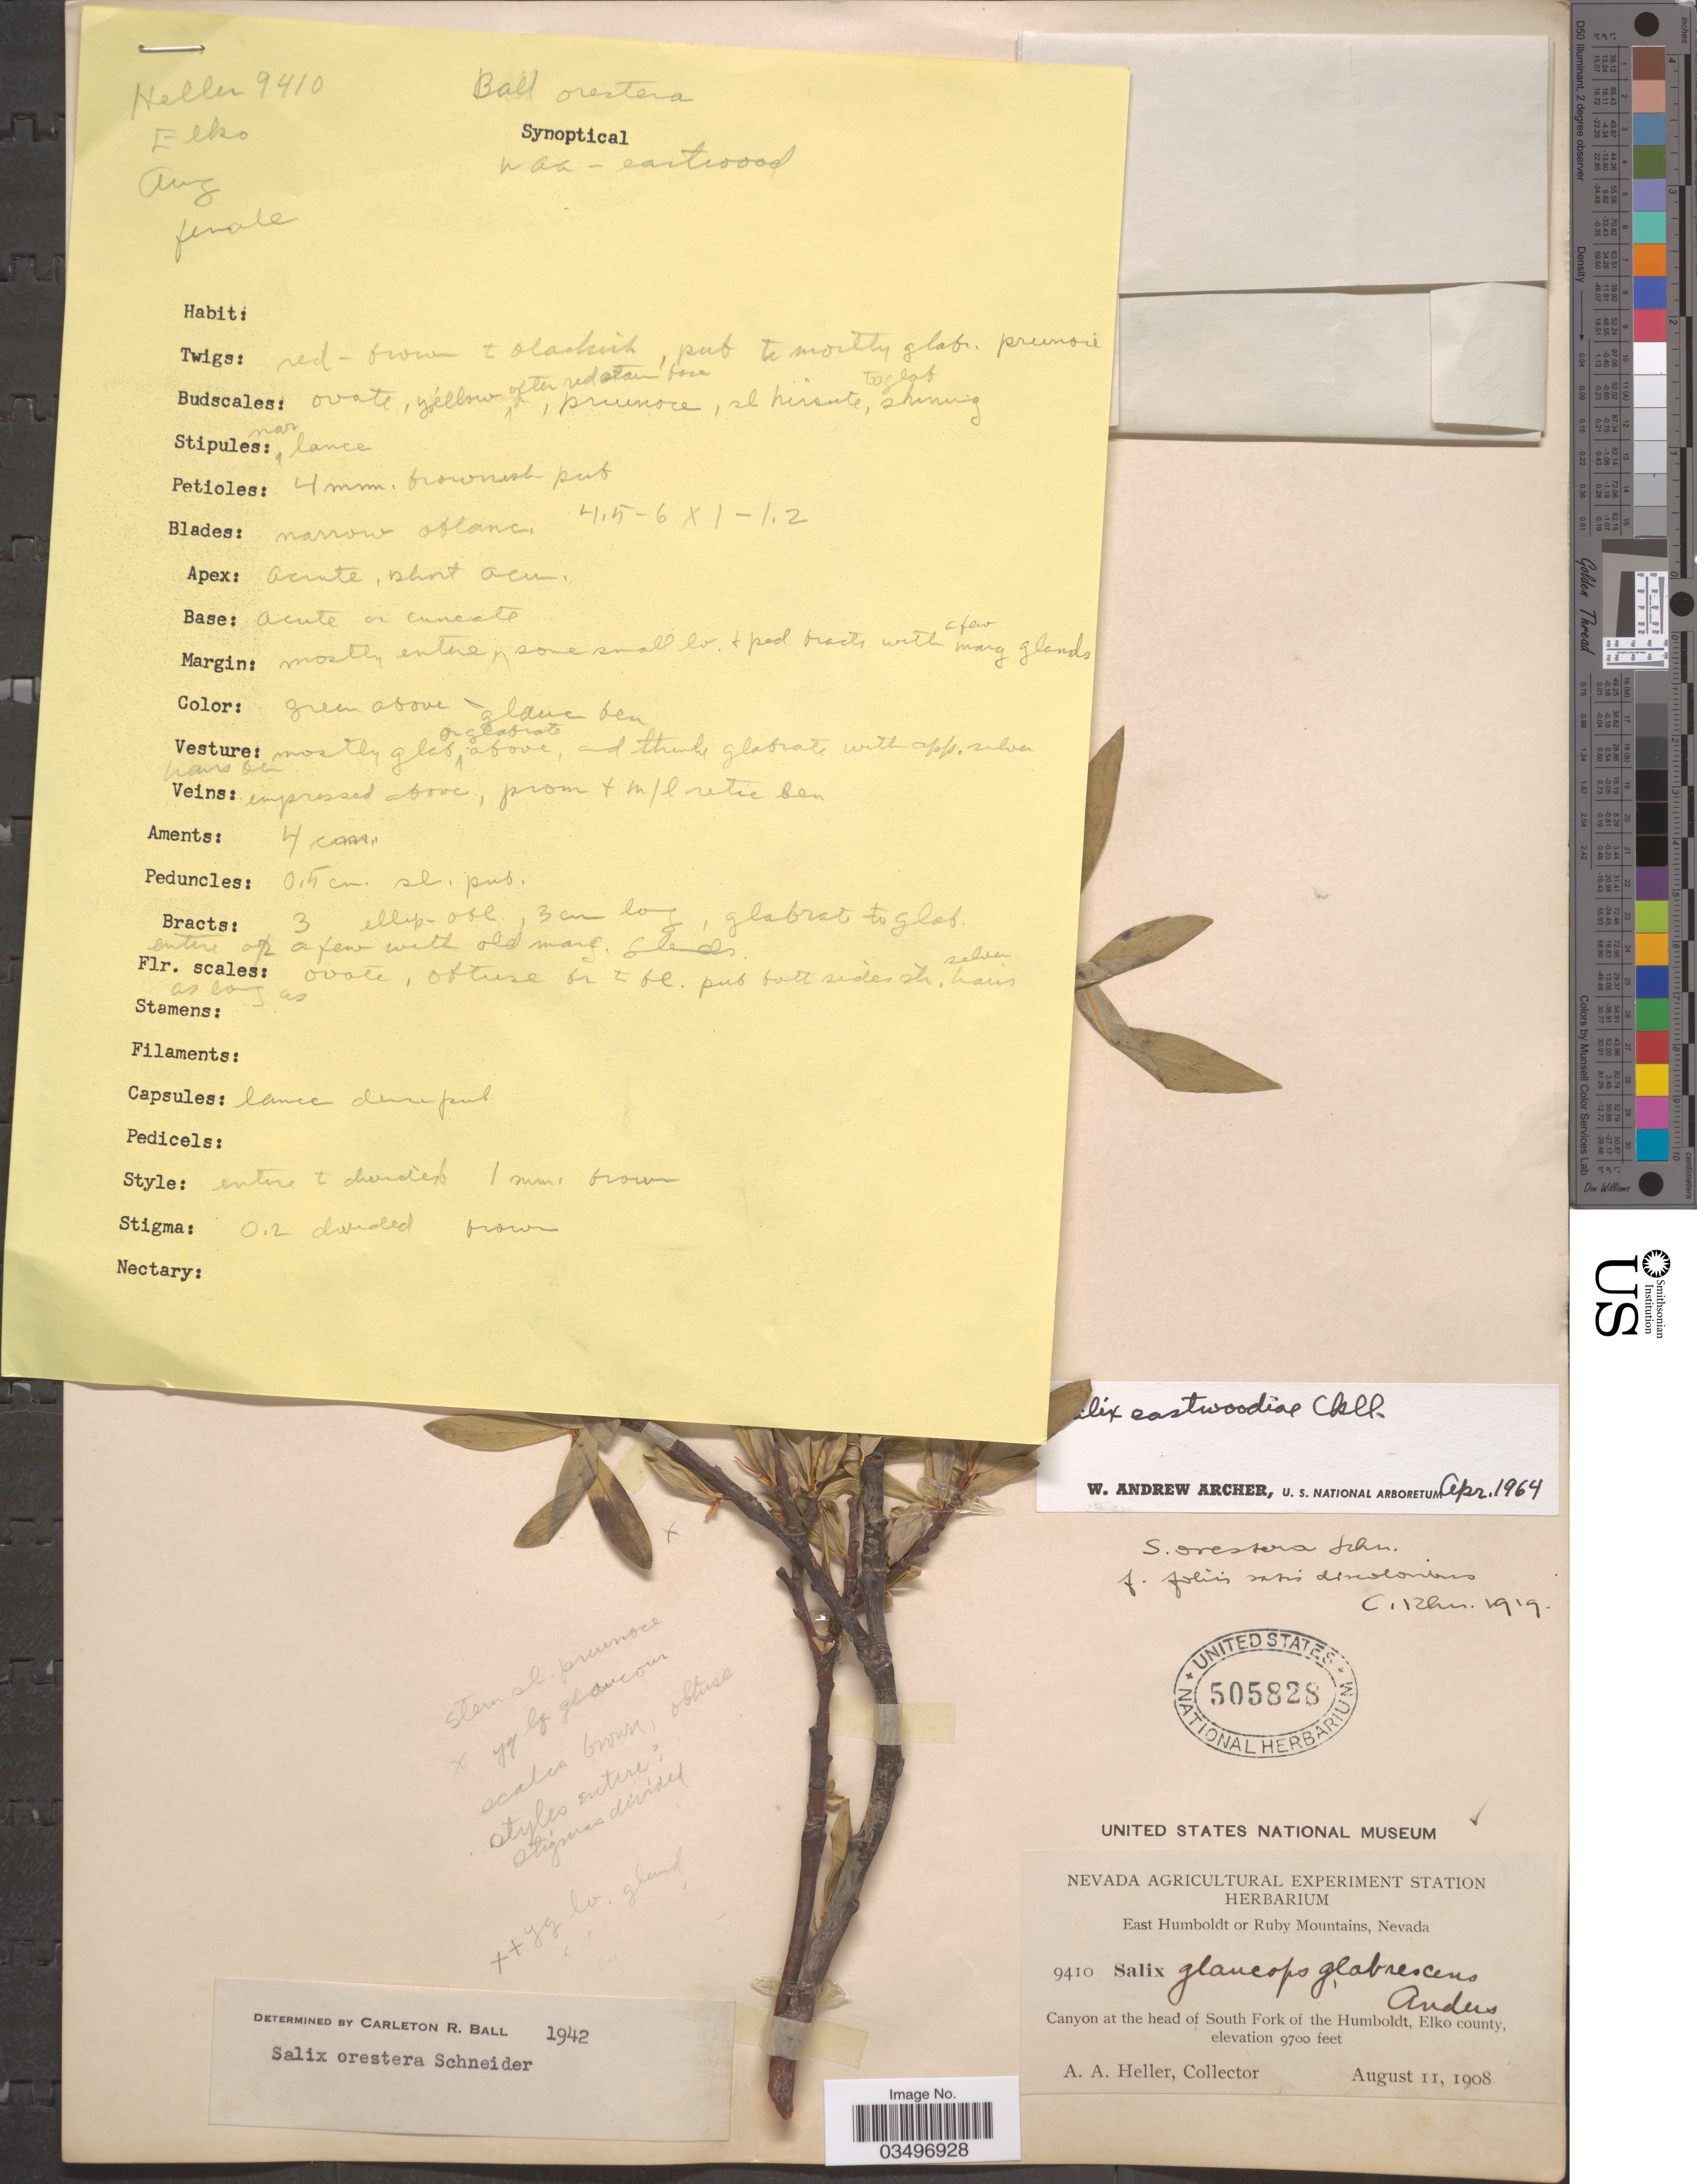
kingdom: Plantae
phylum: Tracheophyta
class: Magnoliopsida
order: Malpighiales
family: Salicaceae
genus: Salix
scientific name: Salix eastwoodiae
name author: Cockerell ex A. Heller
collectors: A. A. Heller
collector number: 9410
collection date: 1908-08-11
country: United States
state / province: Nevada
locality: East Humboldt or Ruby Mountains. Canyon at the head of South Fork of the Humboldt, Elko county.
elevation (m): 2957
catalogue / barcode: US 505828